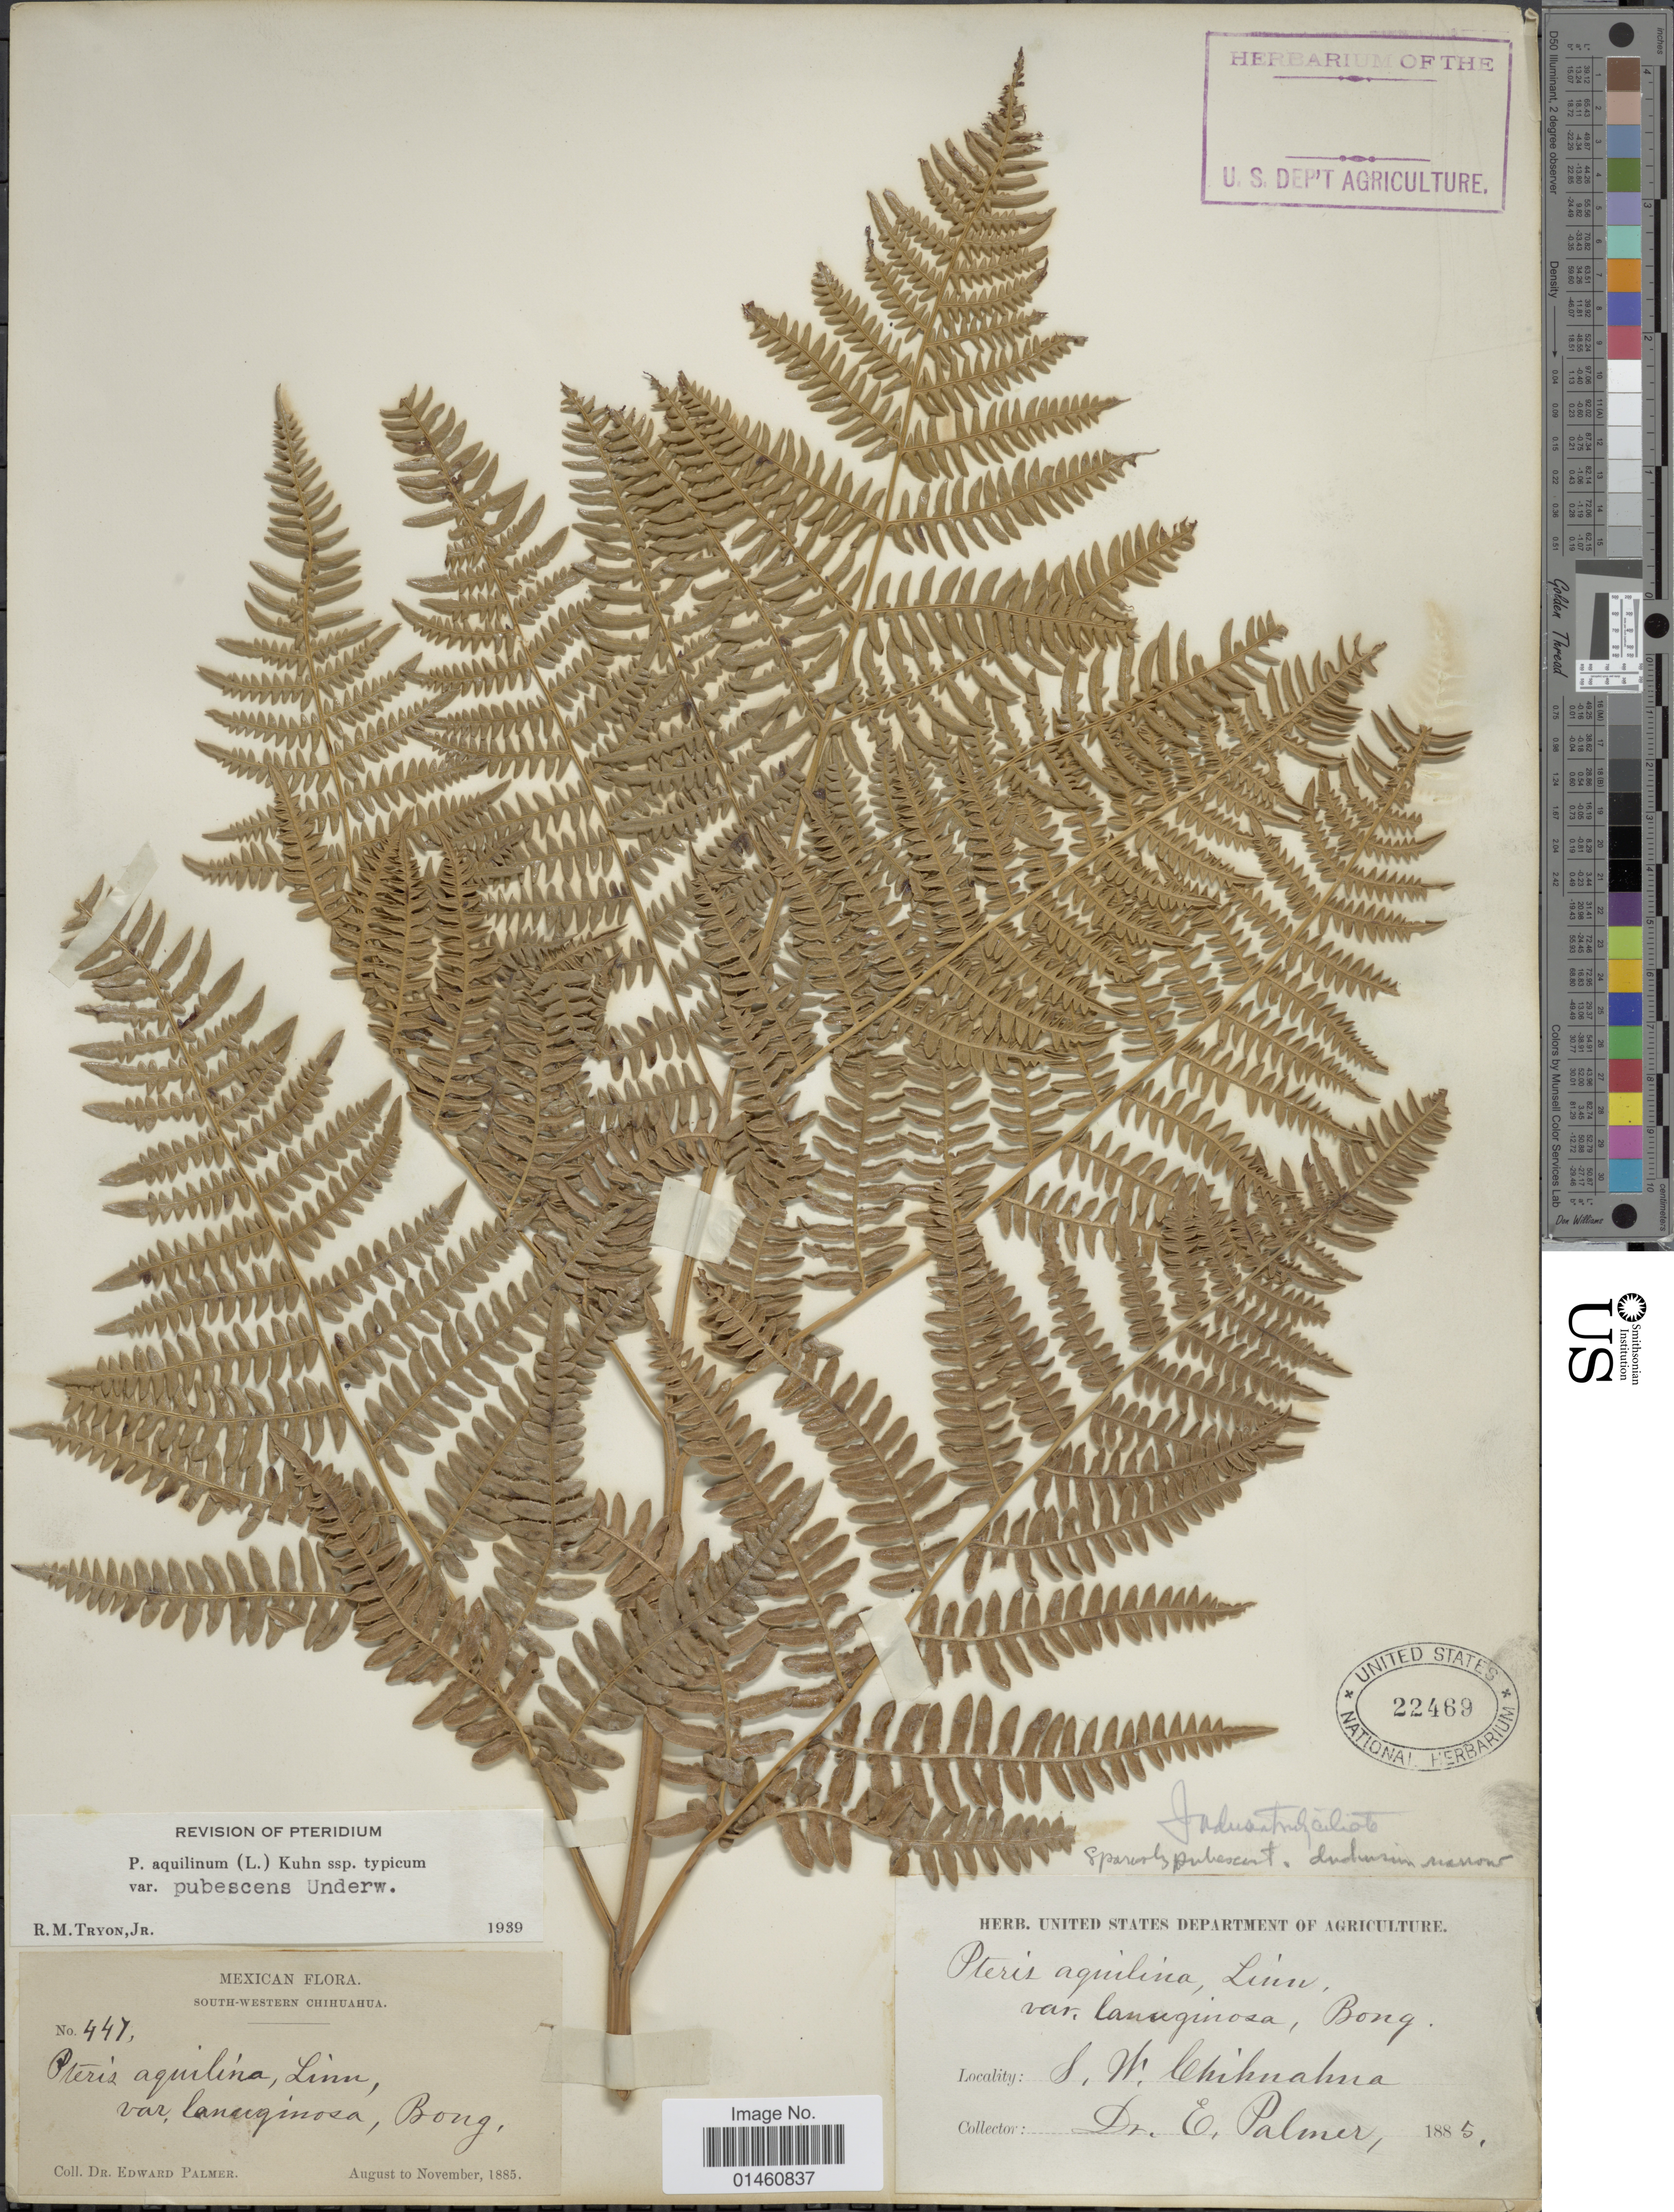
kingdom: Plantae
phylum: Tracheophyta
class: Polypodiopsida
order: Polypodiales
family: Dennstaedtiaceae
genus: Pteridium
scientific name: Pteridium pubescens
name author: (Underw.) Christenh.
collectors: E. Palmer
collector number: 447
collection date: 1885-08/1885-11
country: Mexico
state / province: Chihuahua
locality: South-western Chihuahua.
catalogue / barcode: US 22469